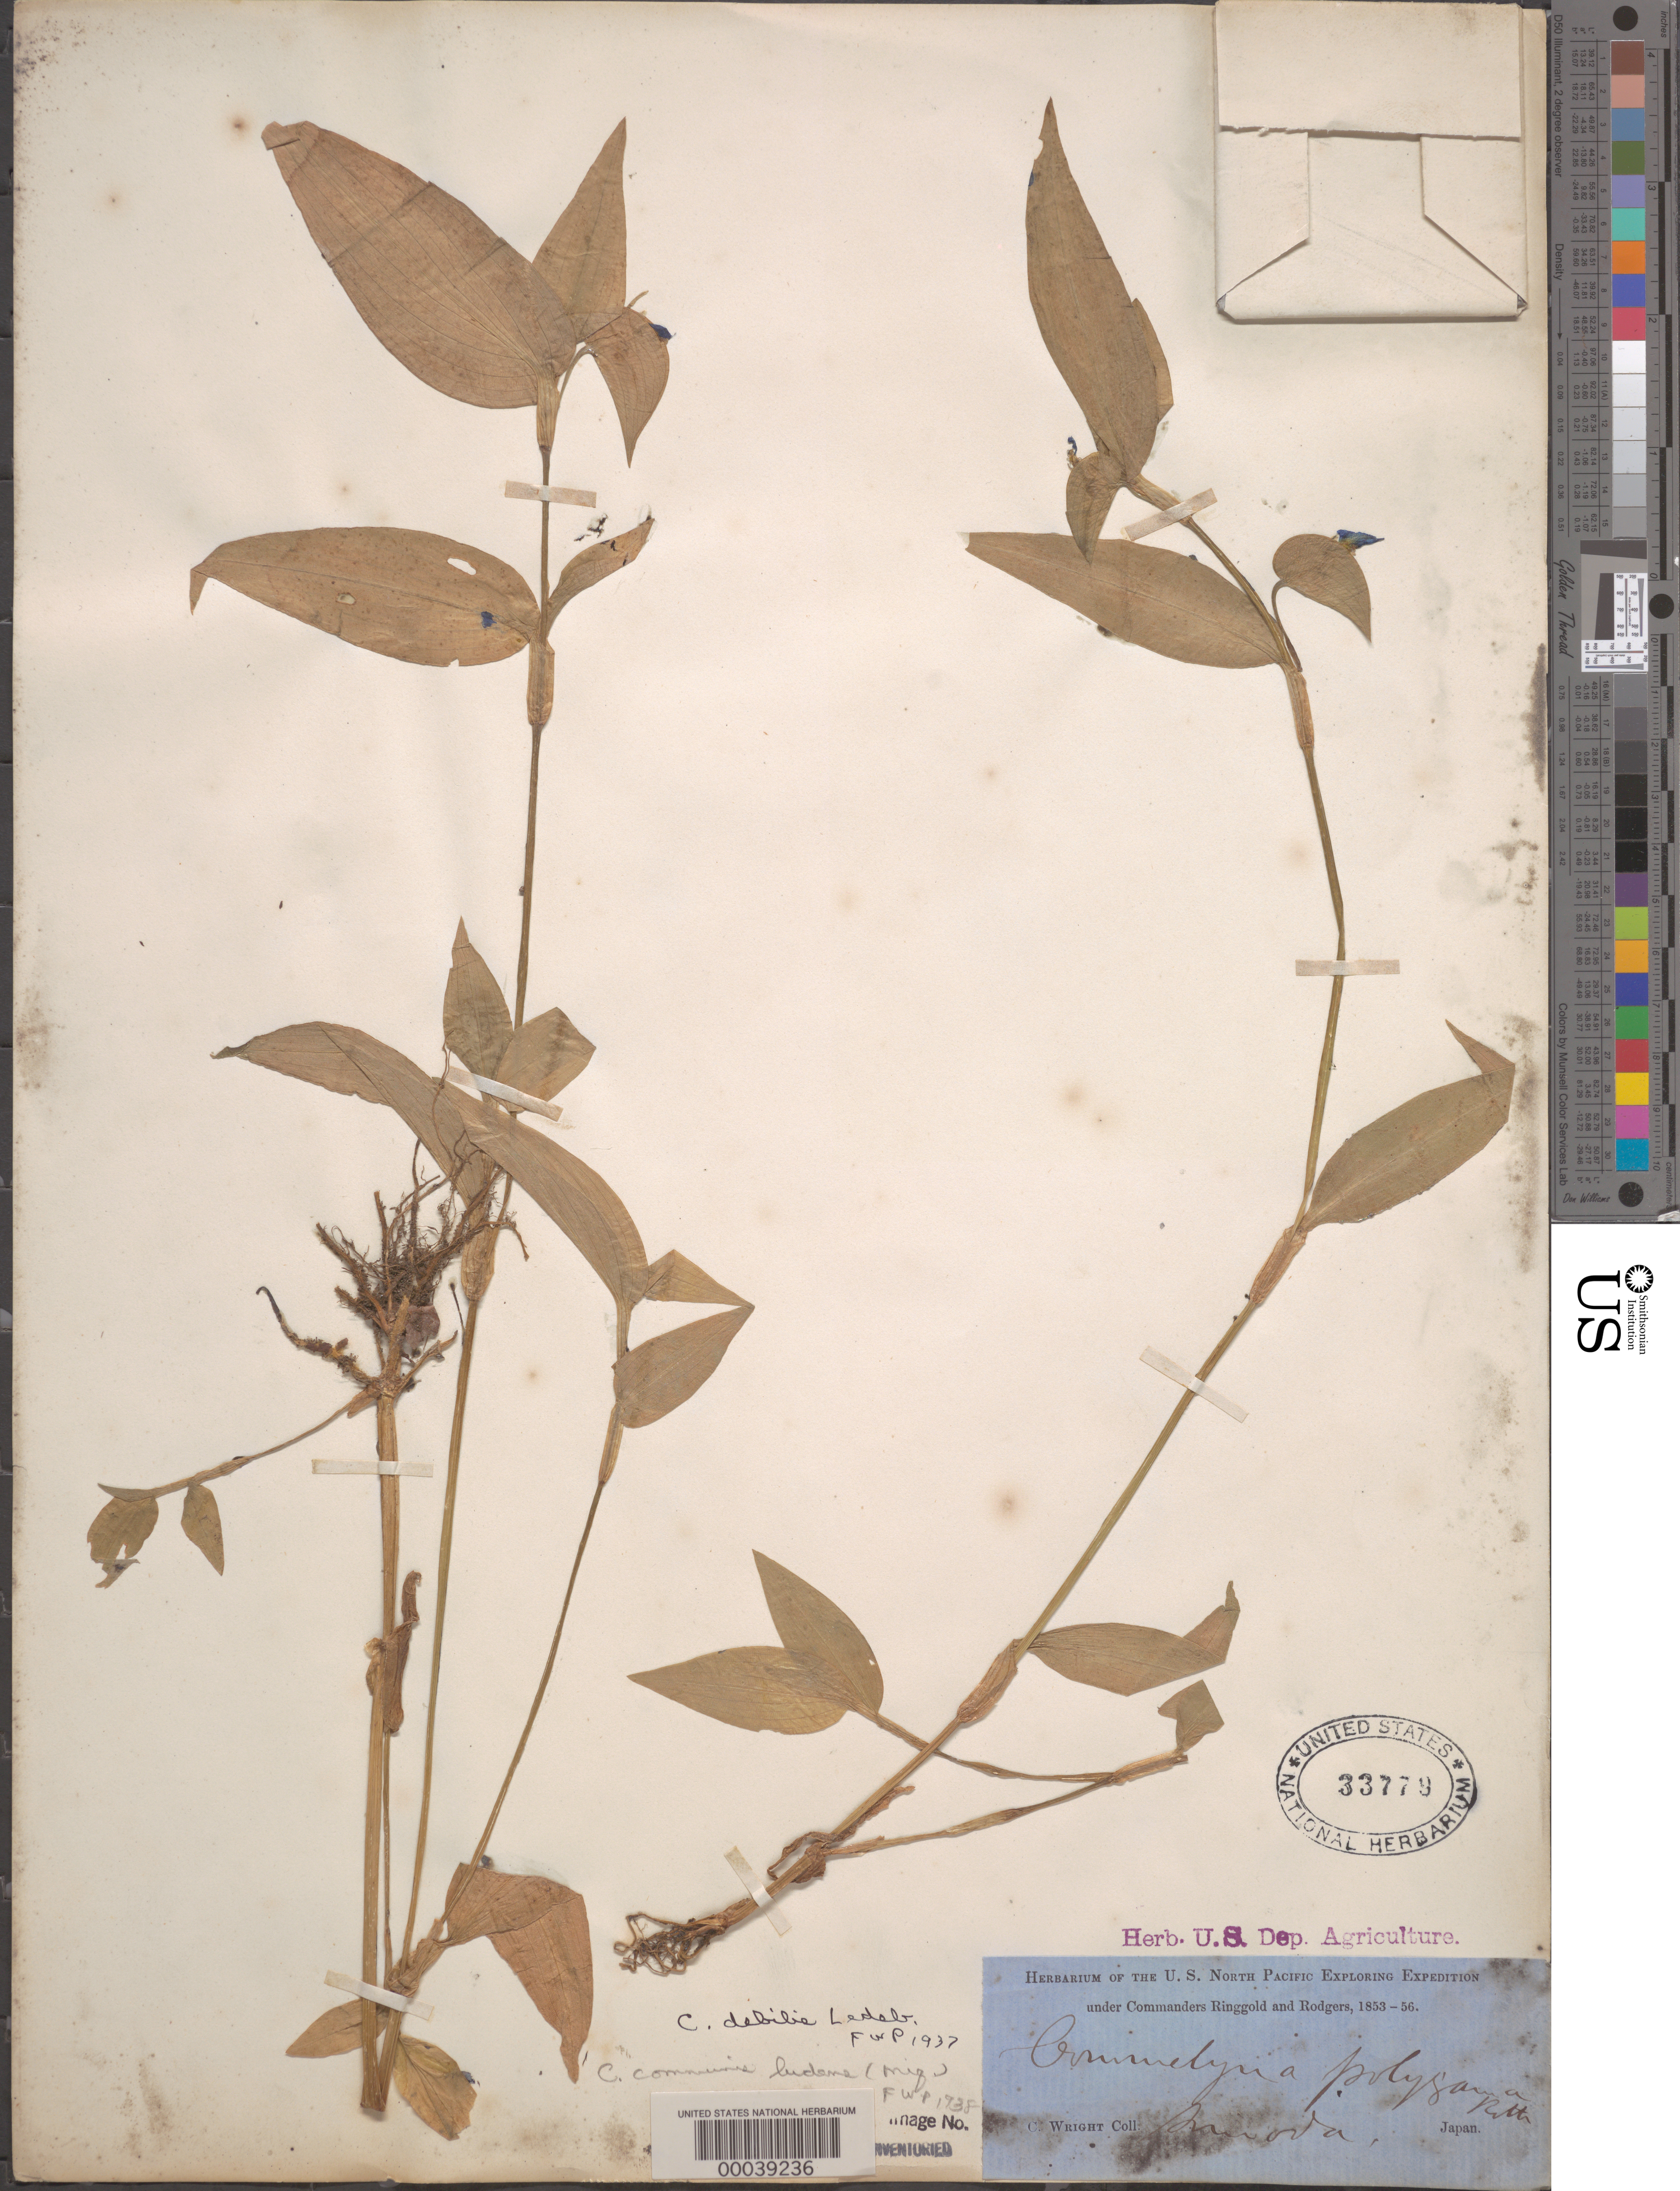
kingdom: Plantae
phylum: Tracheophyta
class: Liliopsida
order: Commelinales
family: Commelinaceae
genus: Commelina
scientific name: Commelina communis var. ludens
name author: (Miq.) C.B. Clarke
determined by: Pennell, F. W.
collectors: C. Wright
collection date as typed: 1853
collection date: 1853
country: Japan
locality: Miroda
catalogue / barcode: US 33779